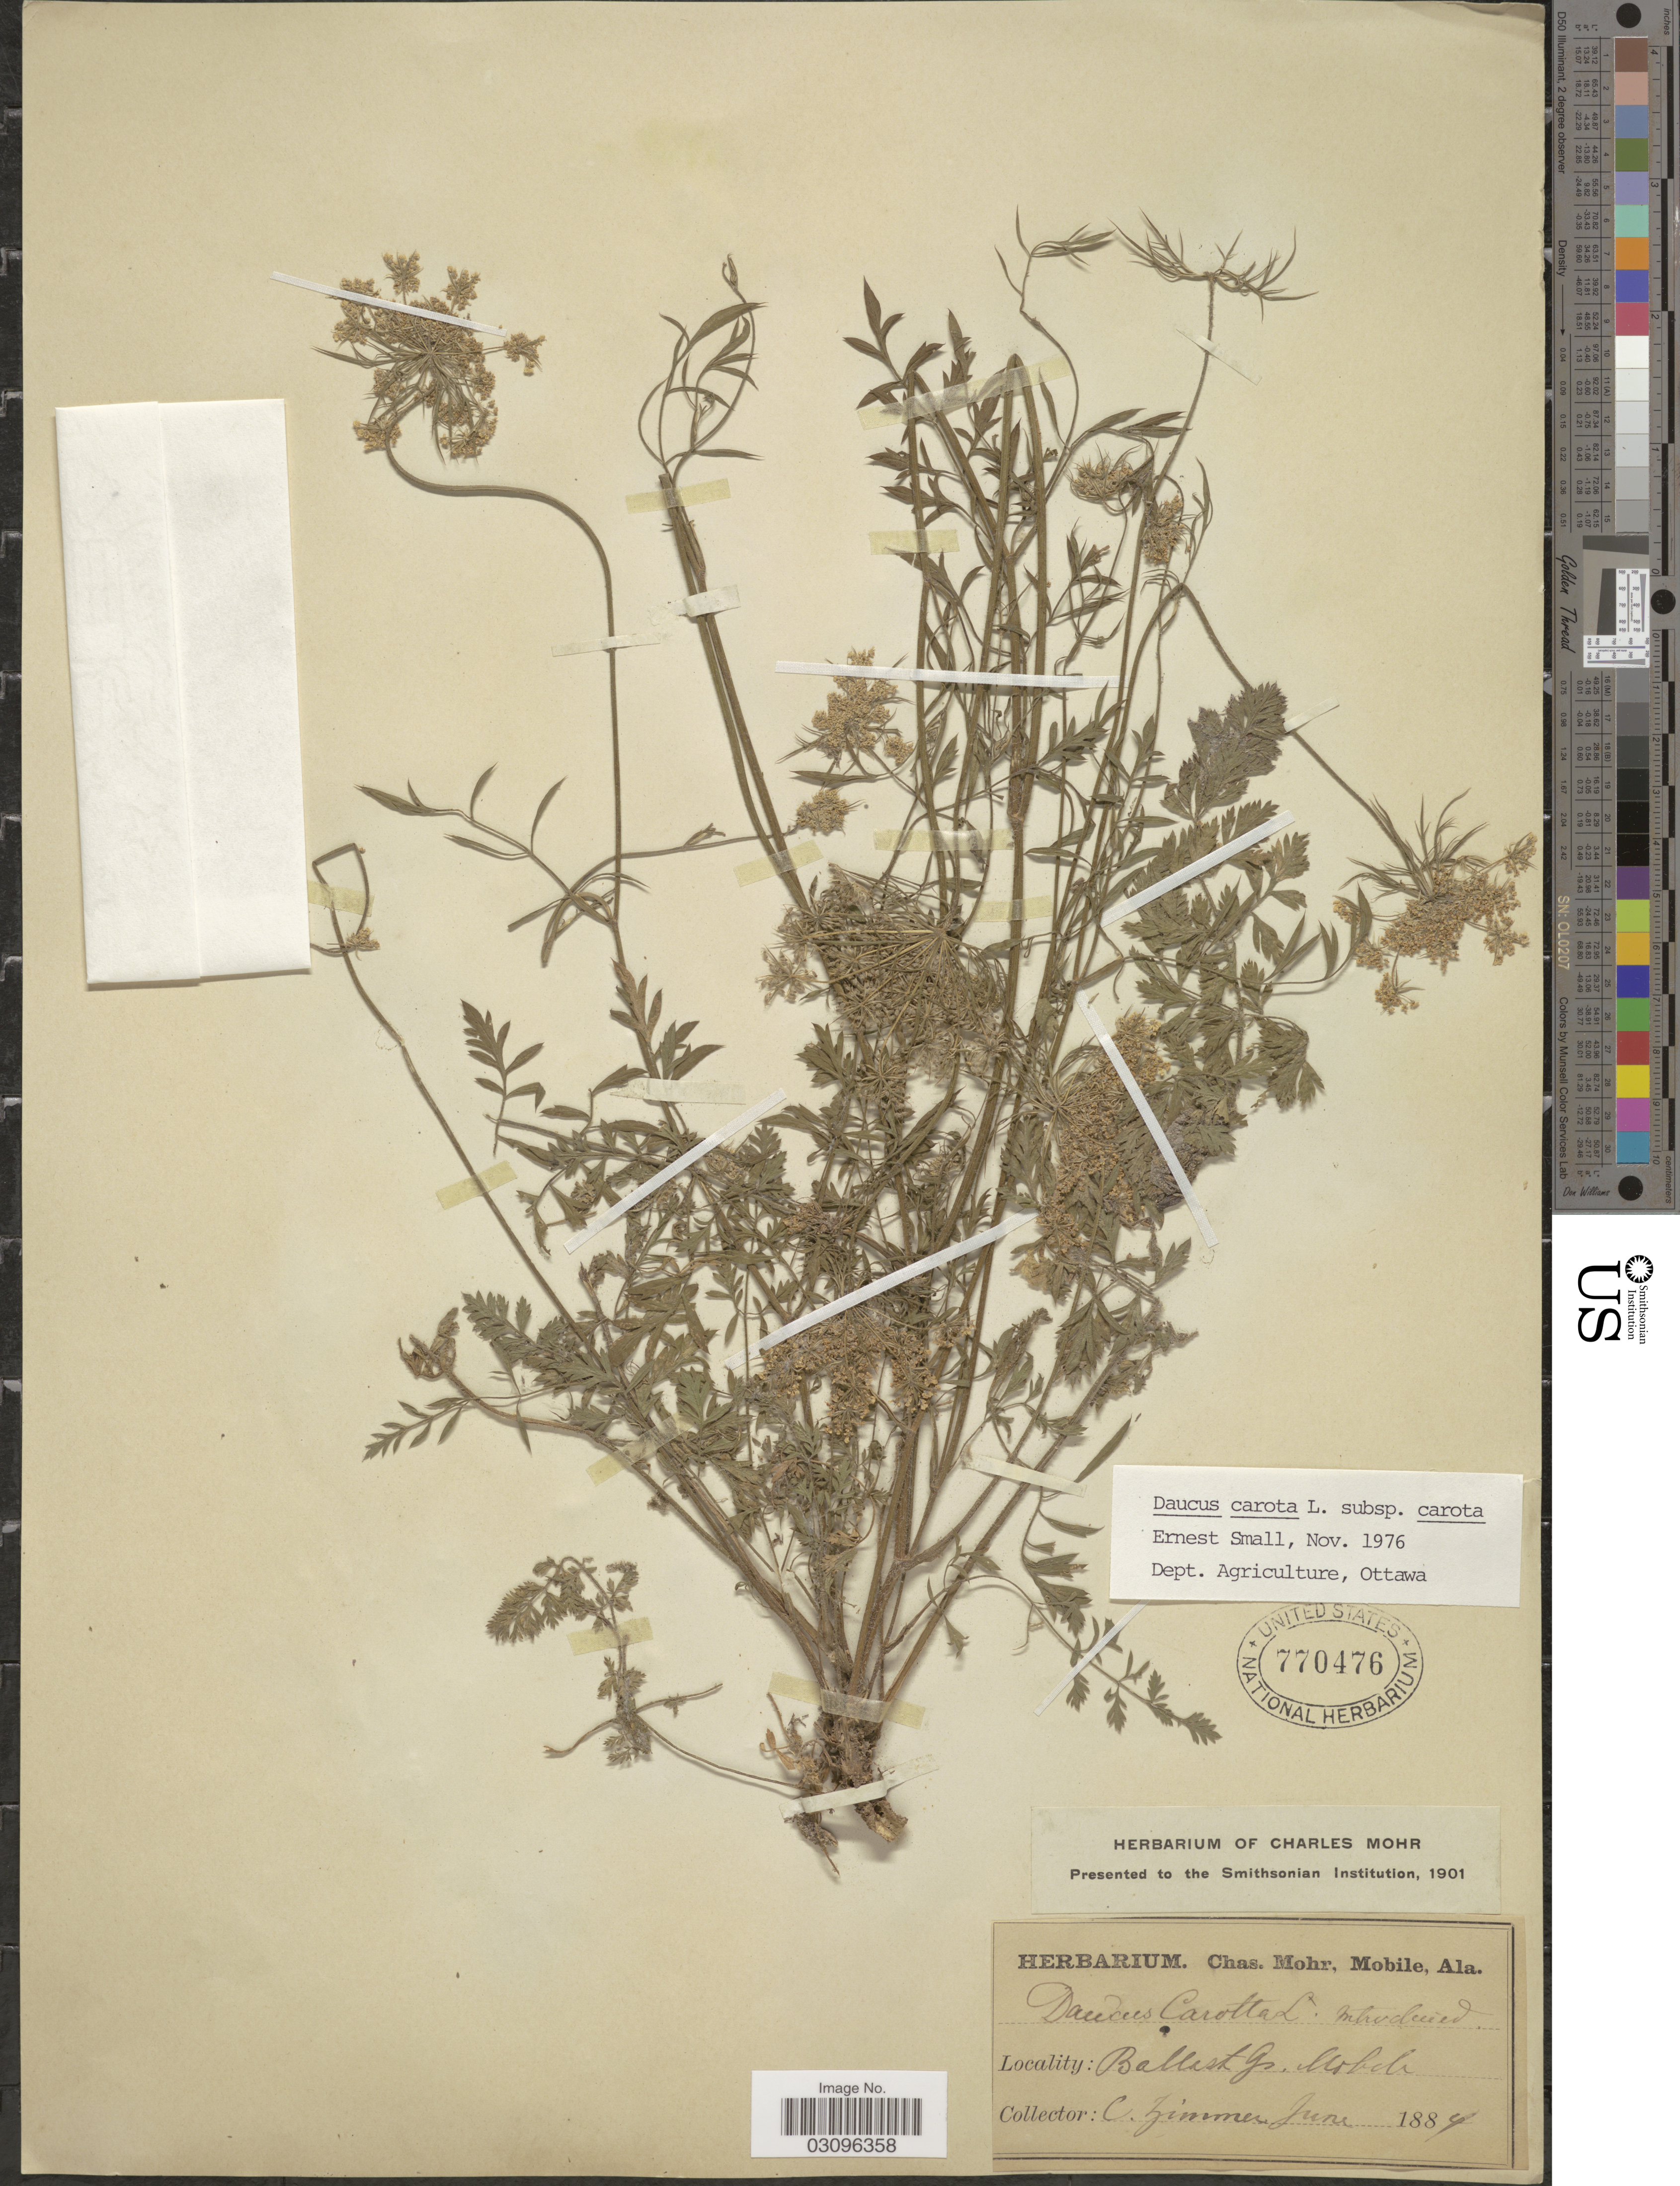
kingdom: Plantae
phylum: Tracheophyta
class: Magnoliopsida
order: Apiales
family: Apiaceae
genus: Daucus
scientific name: Daucus carota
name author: L.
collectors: C. Zimmer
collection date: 1884-06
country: United States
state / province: Alabama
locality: Ballast Gs. Mobile.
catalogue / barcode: US 770476